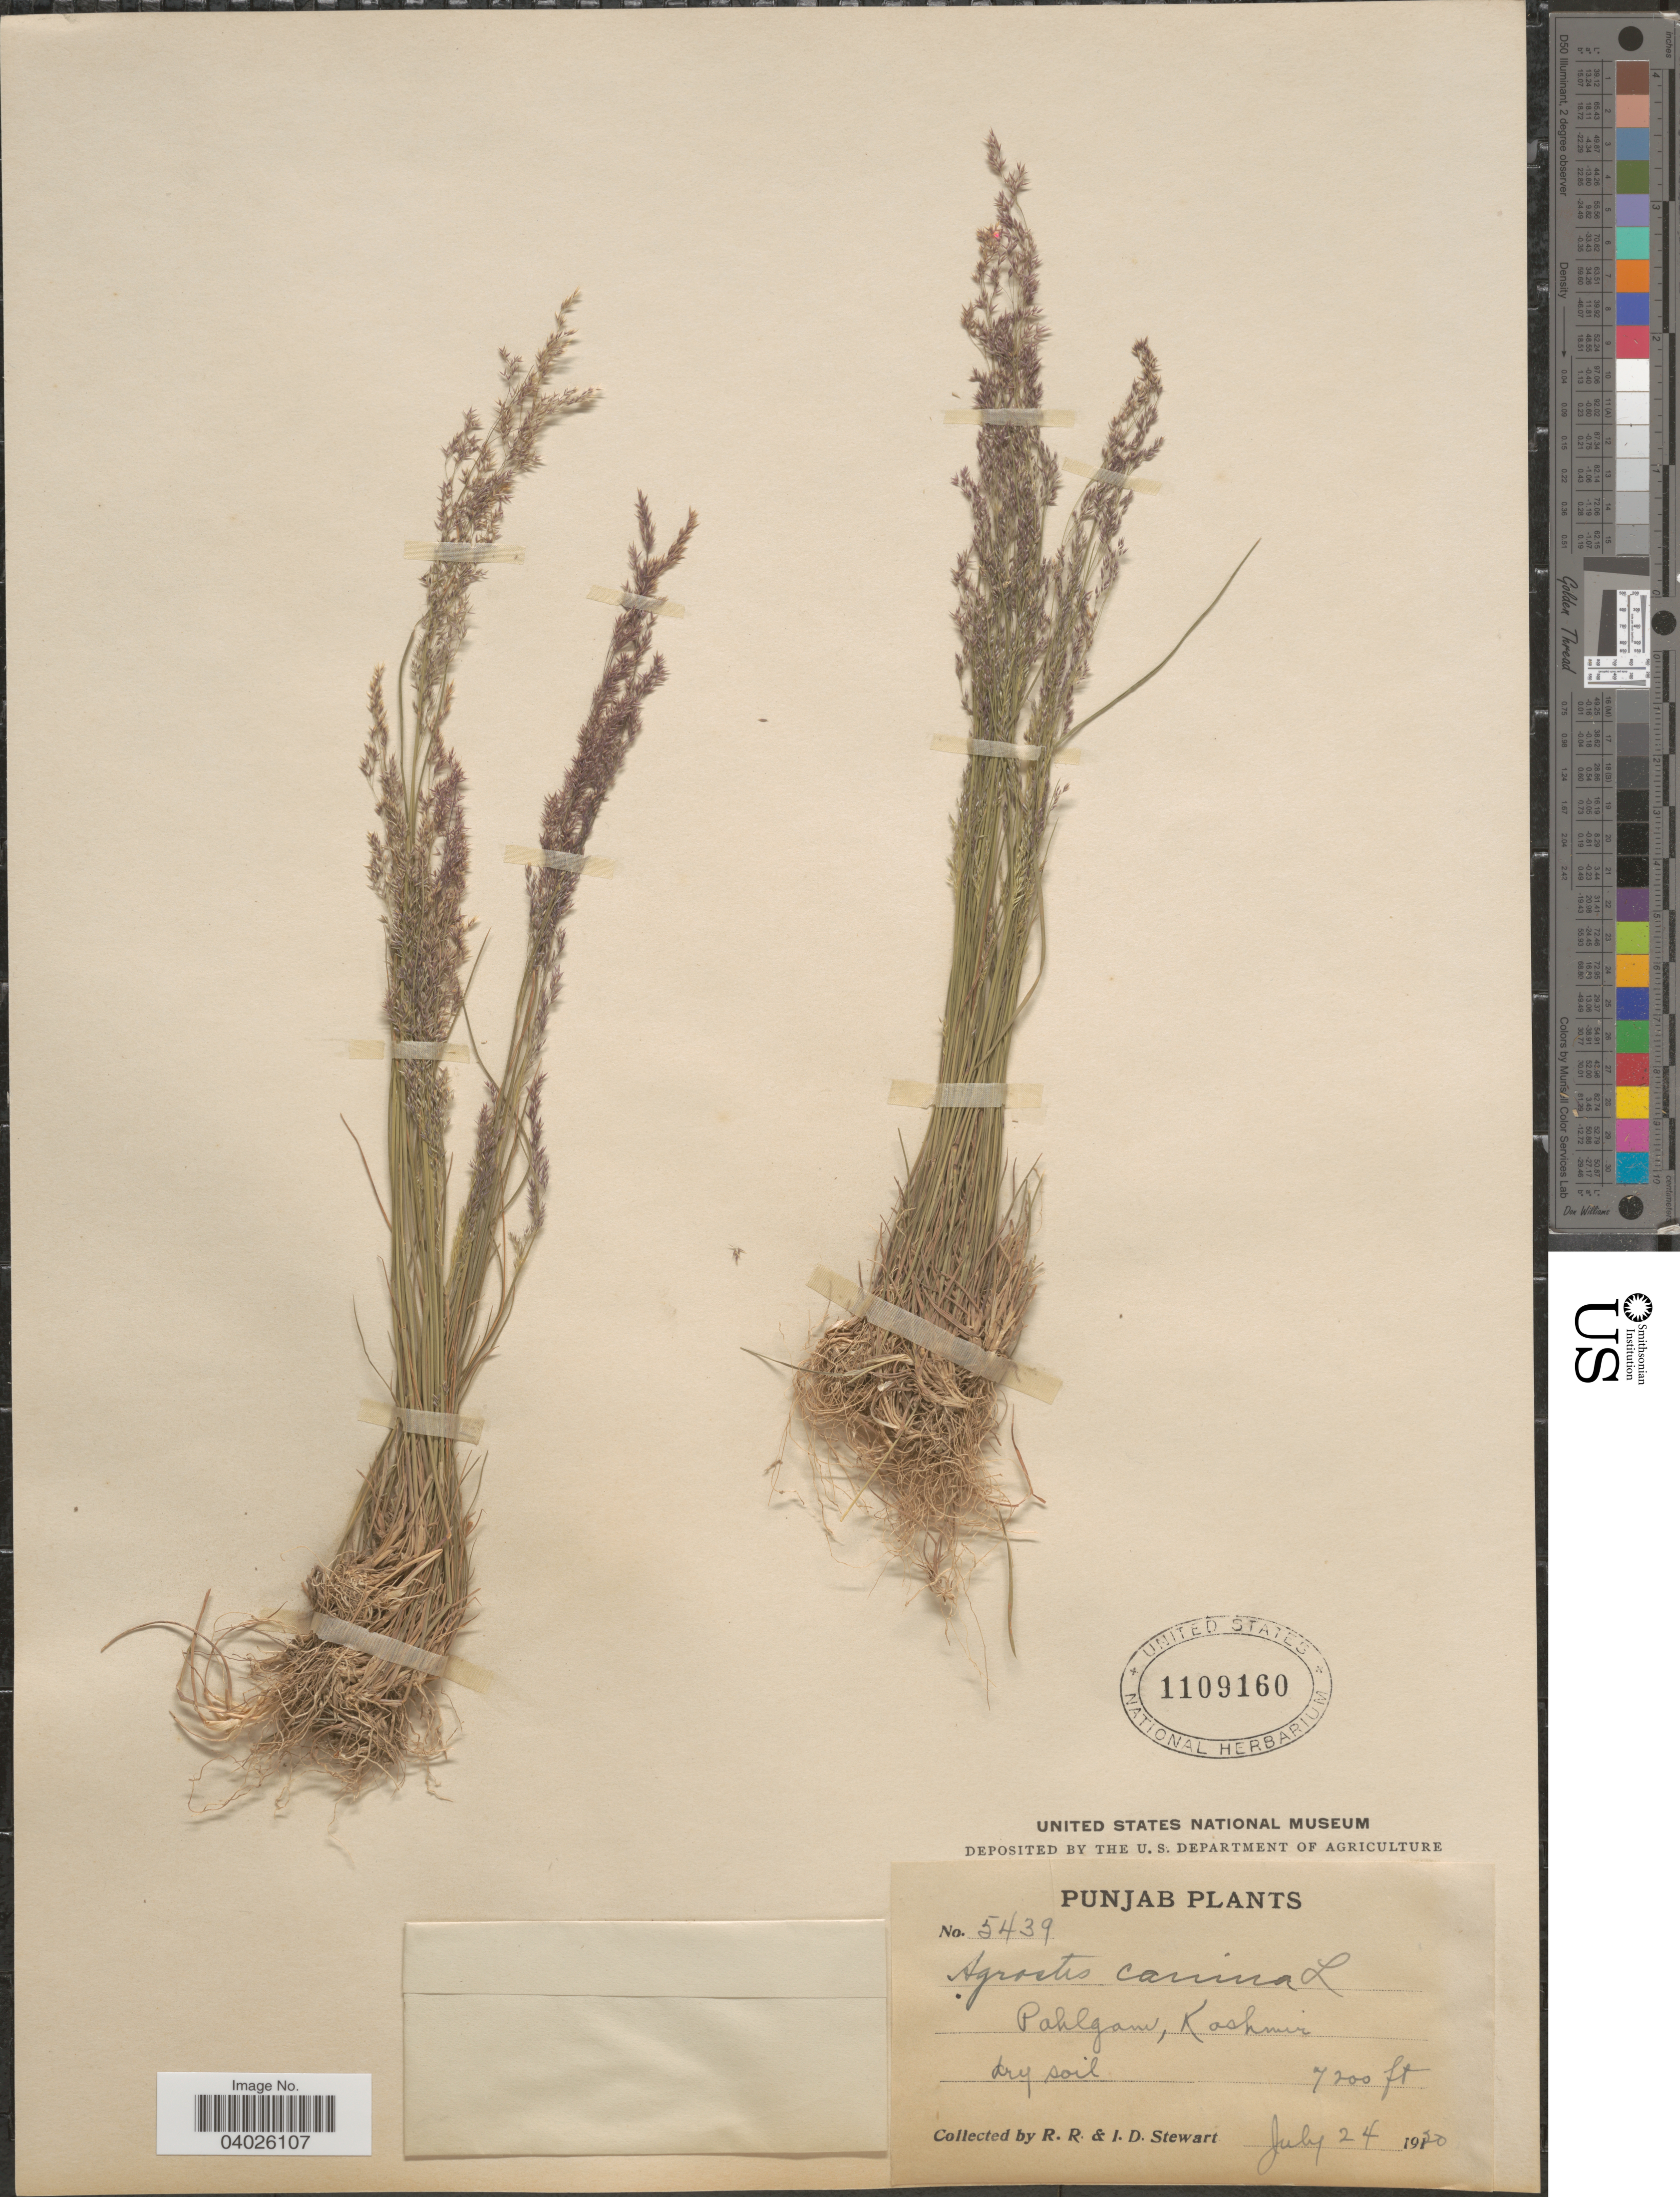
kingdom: Plantae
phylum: Tracheophyta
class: Liliopsida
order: Poales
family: Poaceae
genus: Agrostis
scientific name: Agrostis canina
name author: L.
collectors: R. Stewart & I. Stewart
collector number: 5439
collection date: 1920-07-24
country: India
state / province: Jammu and Kashmir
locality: Pahlgam, Kashmir.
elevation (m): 2195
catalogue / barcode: US 1109160